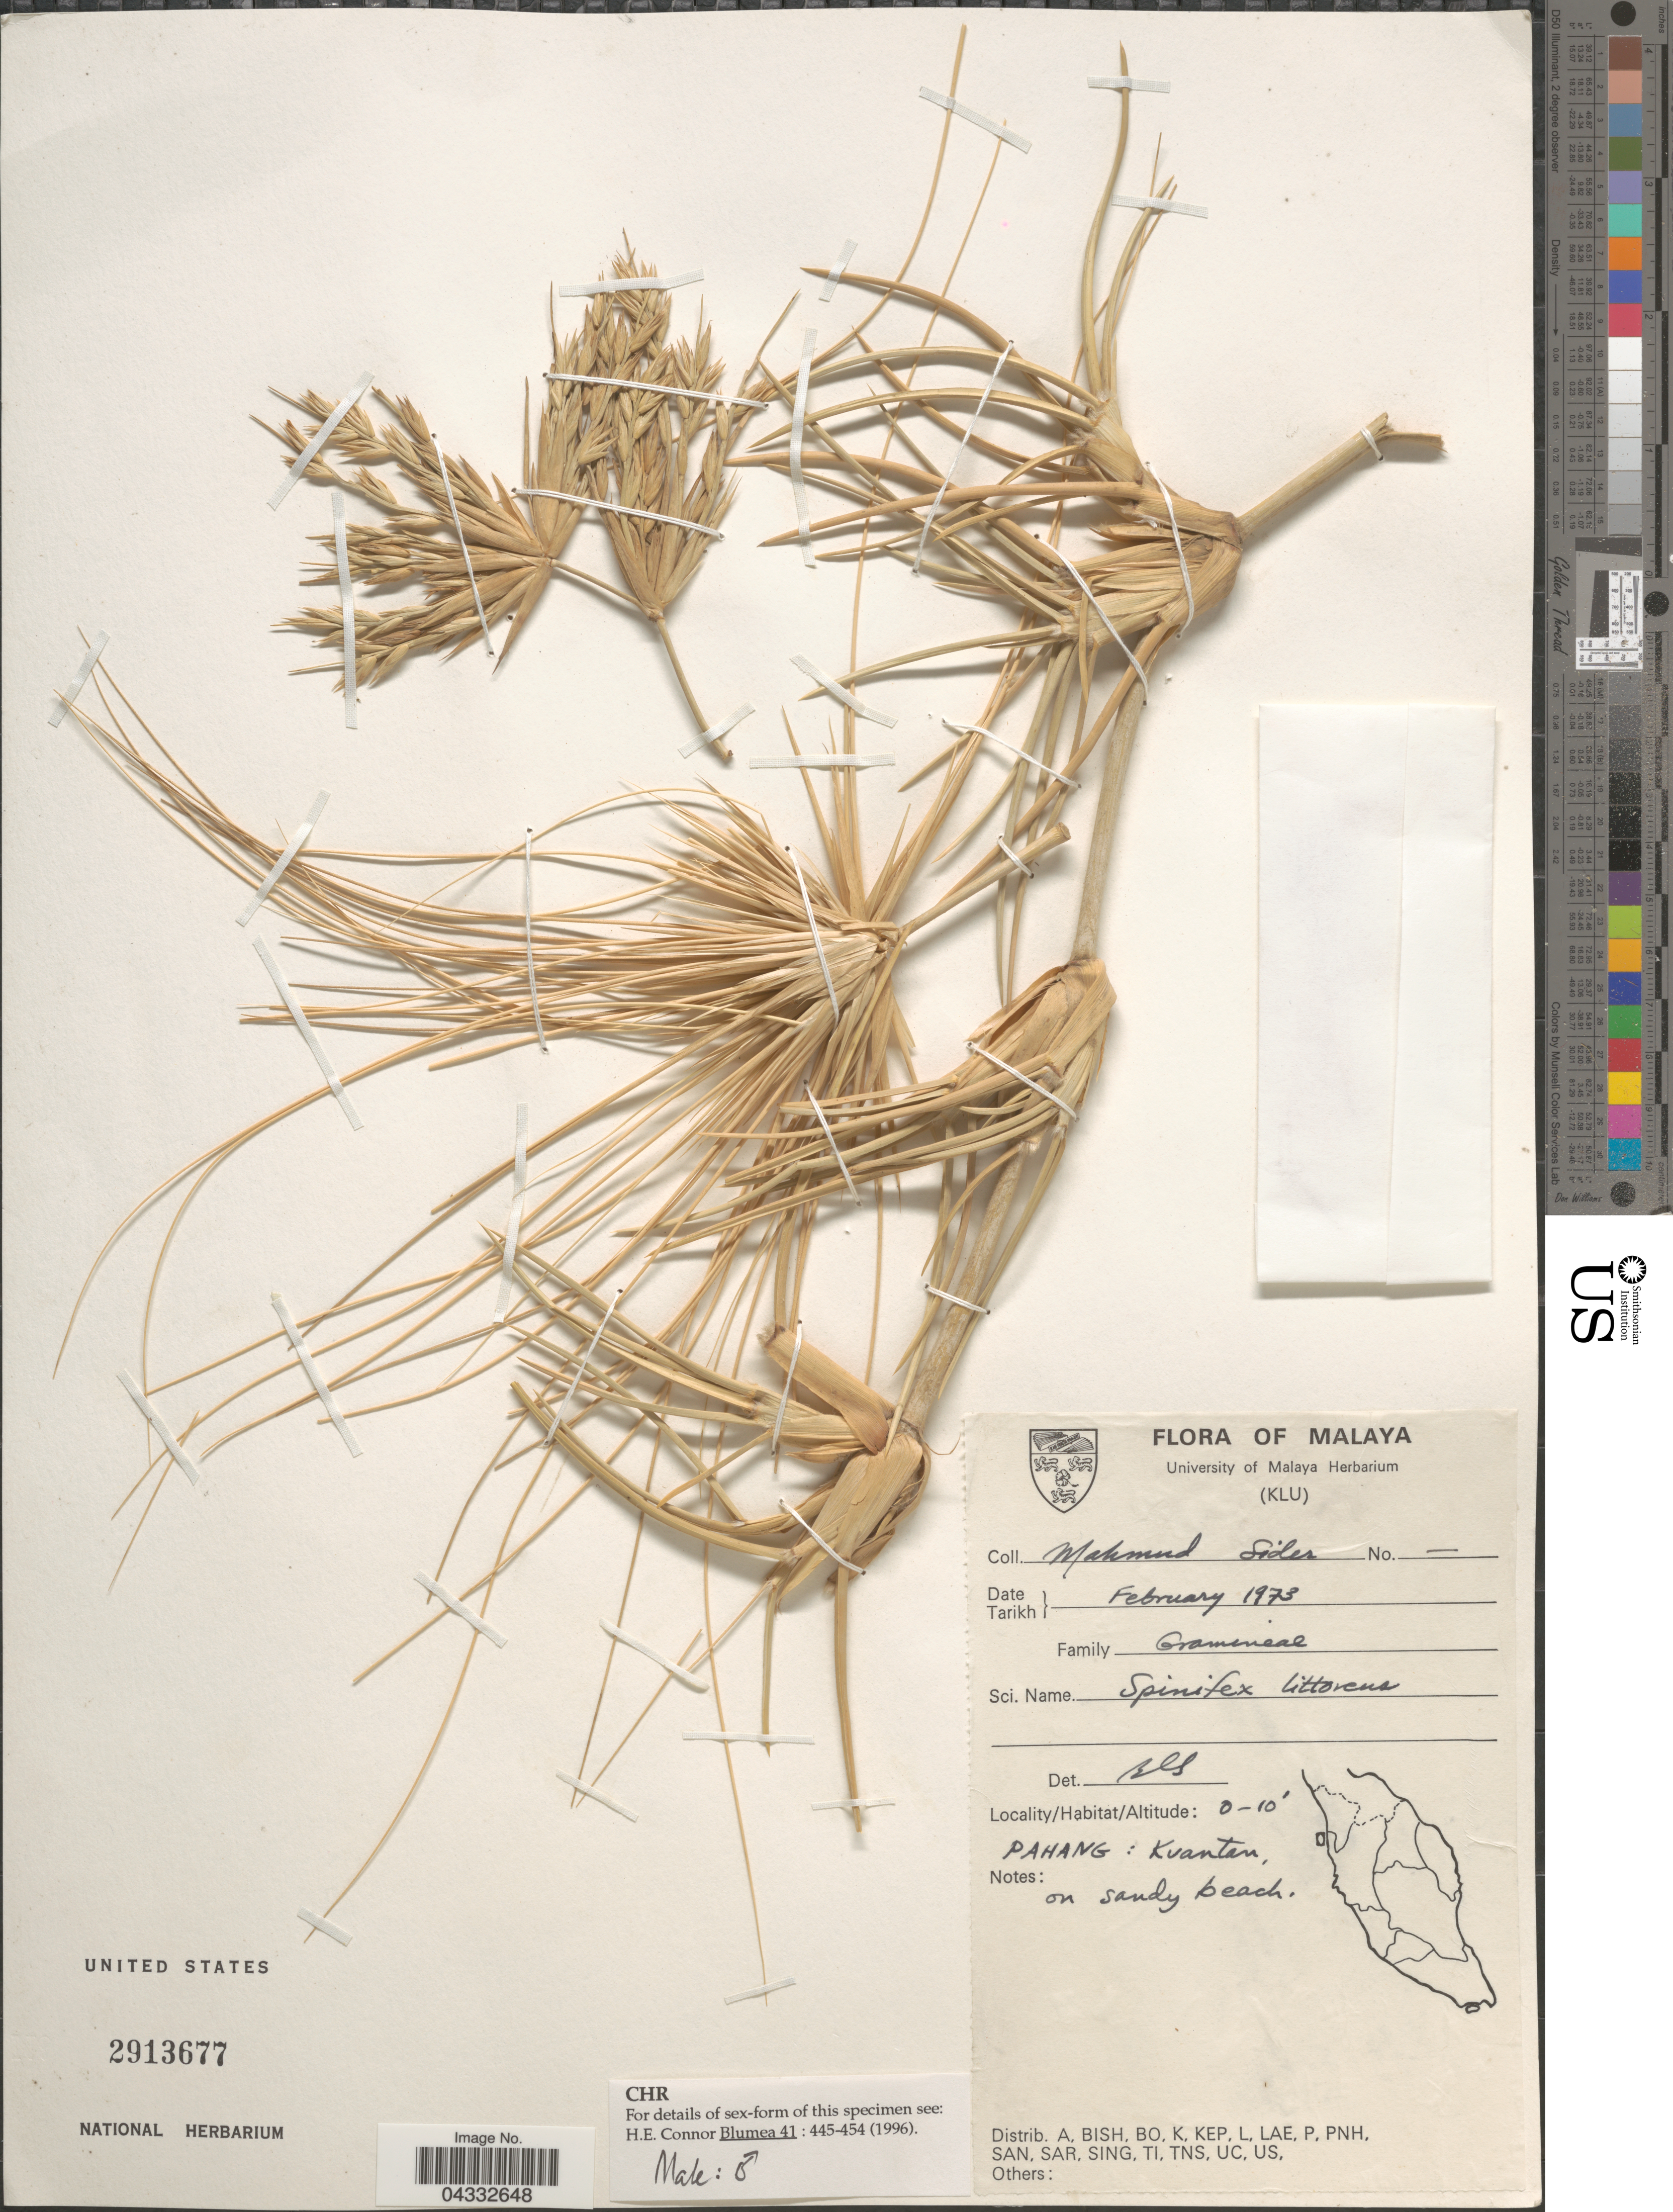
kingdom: Plantae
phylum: Tracheophyta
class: Liliopsida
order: Poales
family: Poaceae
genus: Spinifex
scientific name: Spinifex littoreus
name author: (Burm. f.) Merr.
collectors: M. Sider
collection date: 1973-02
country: Malaysia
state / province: Pahang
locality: Kuantan.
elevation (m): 0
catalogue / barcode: US 2913677